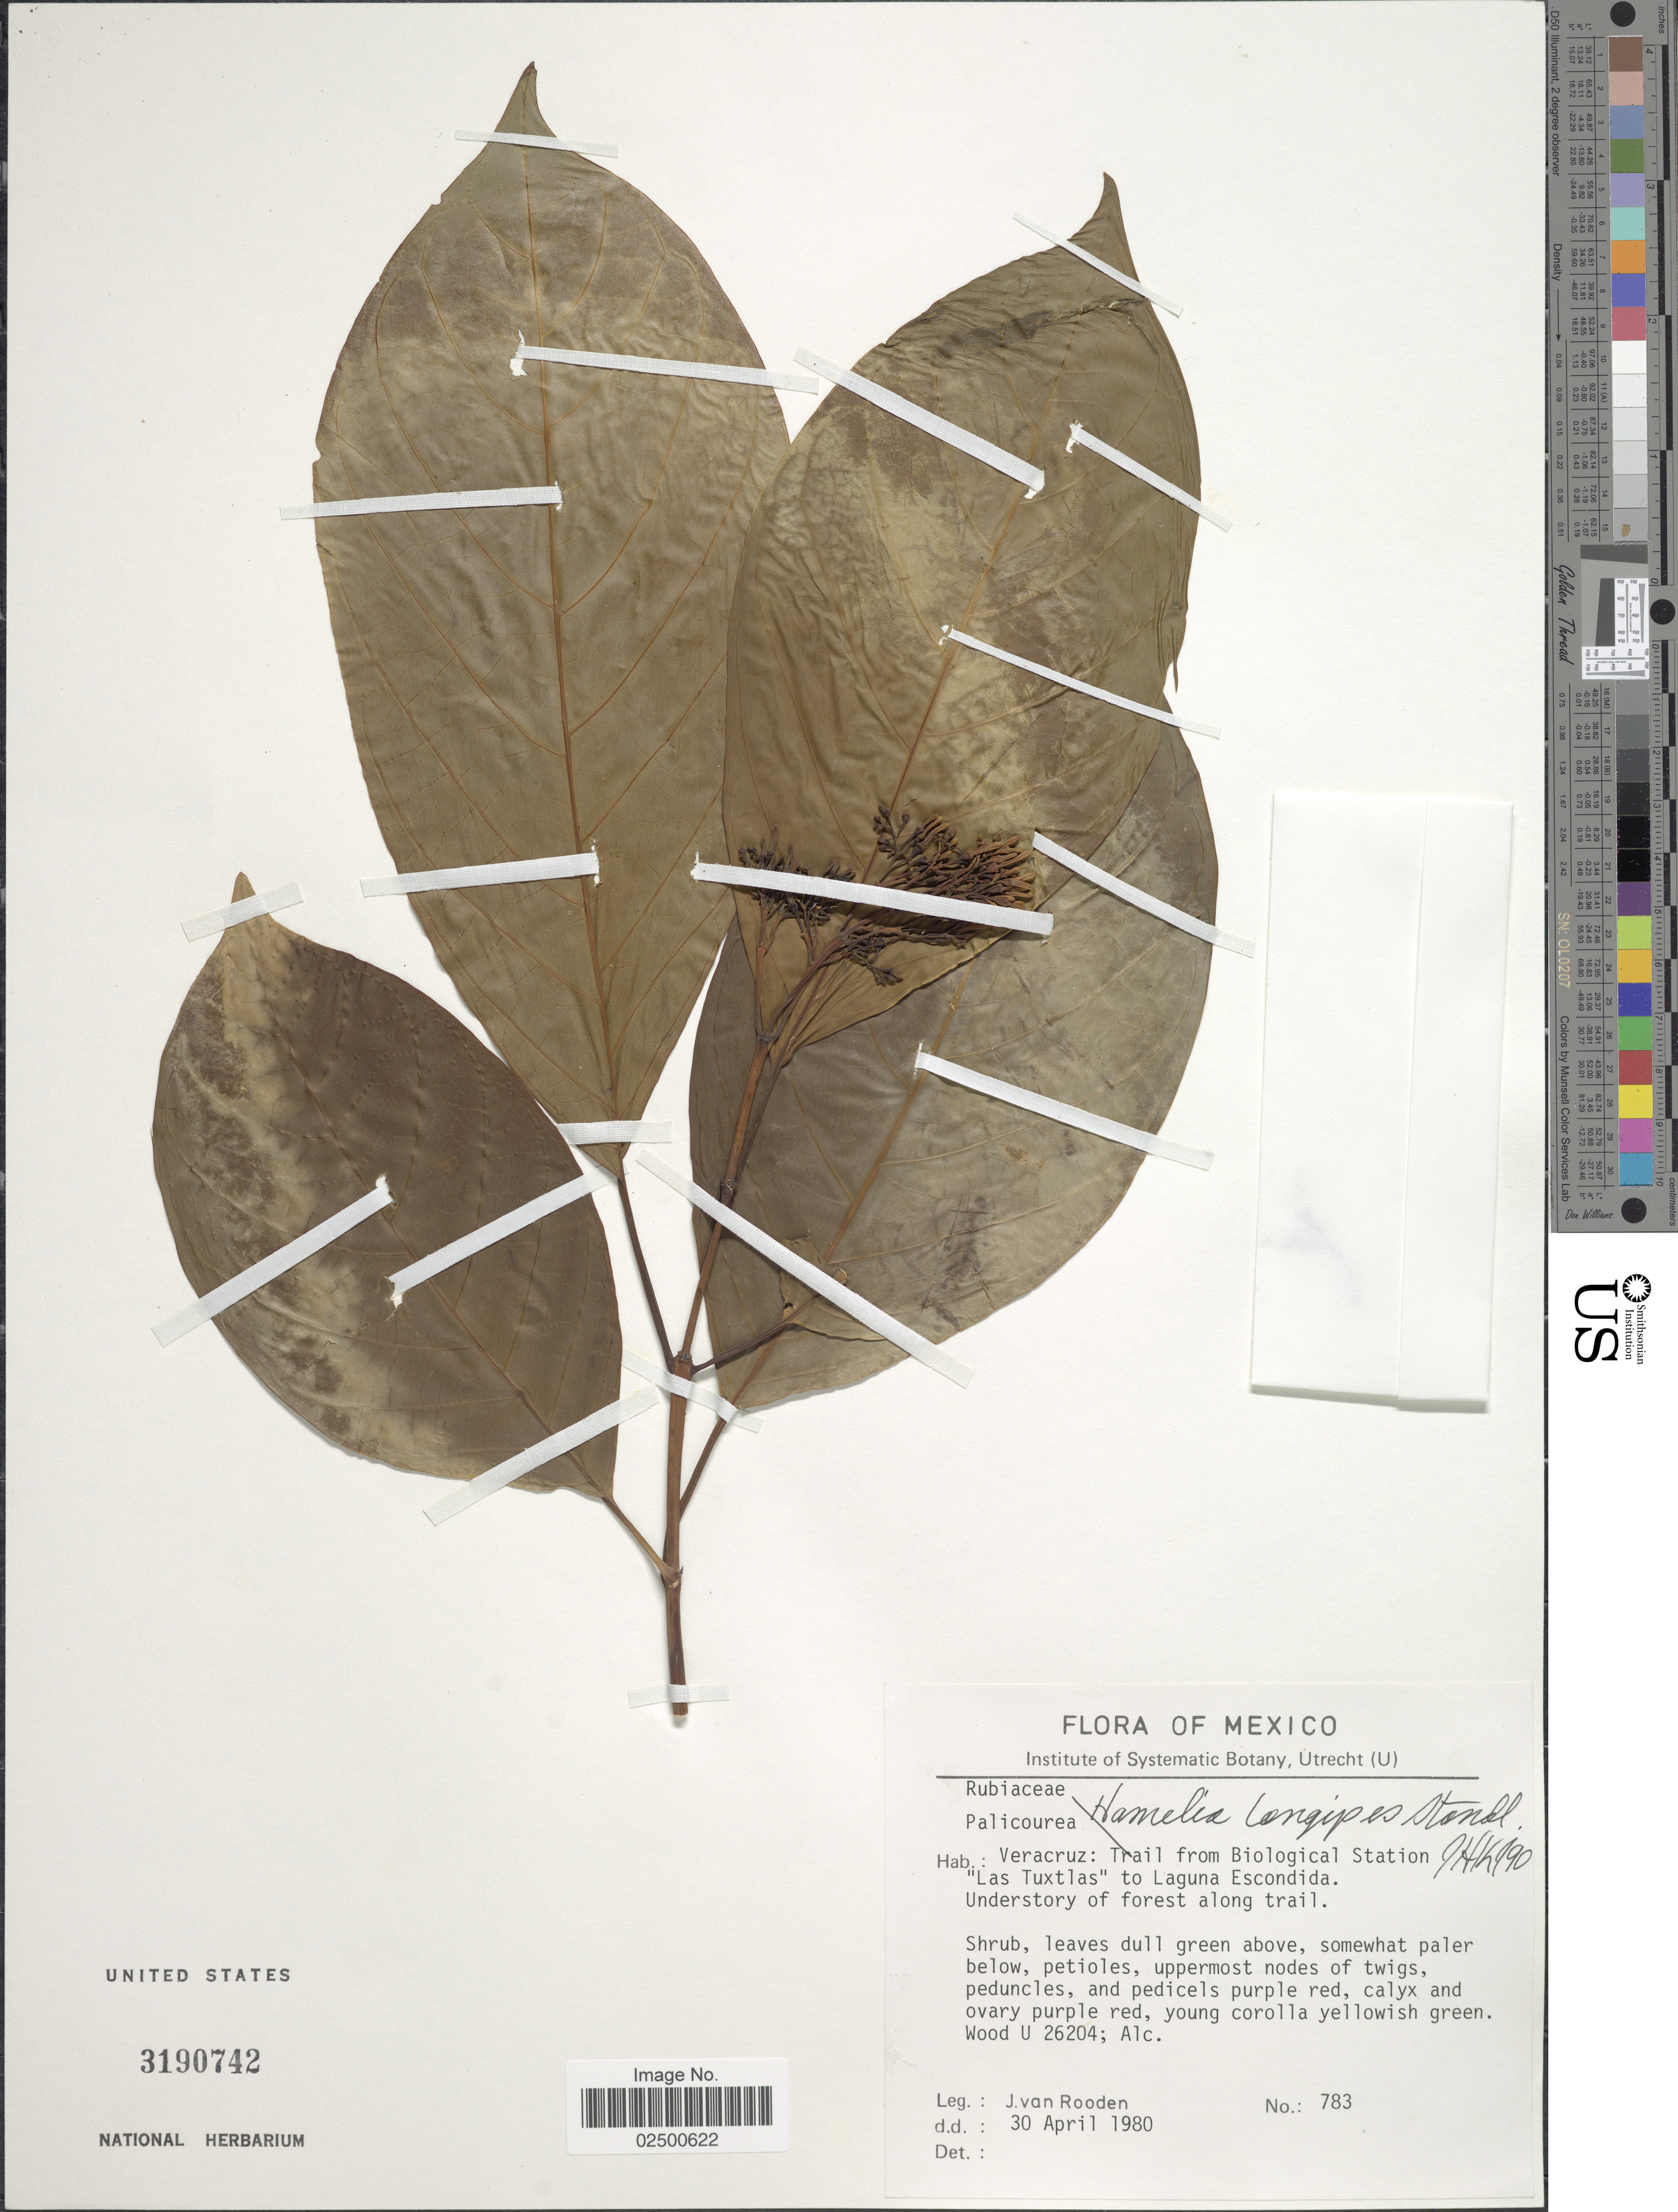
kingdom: Plantae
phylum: Tracheophyta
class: Magnoliopsida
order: Gentianales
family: Rubiaceae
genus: Hamelia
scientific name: Hamelia longipes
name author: Standl.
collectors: J. Van Rooden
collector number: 783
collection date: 1980-04-30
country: Mexico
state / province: Veracruz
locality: Veracruz: Trail from Biological Station "las Tuxtlas" to Laguna Escondida. Understory of forest along trail.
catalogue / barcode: US 3190742